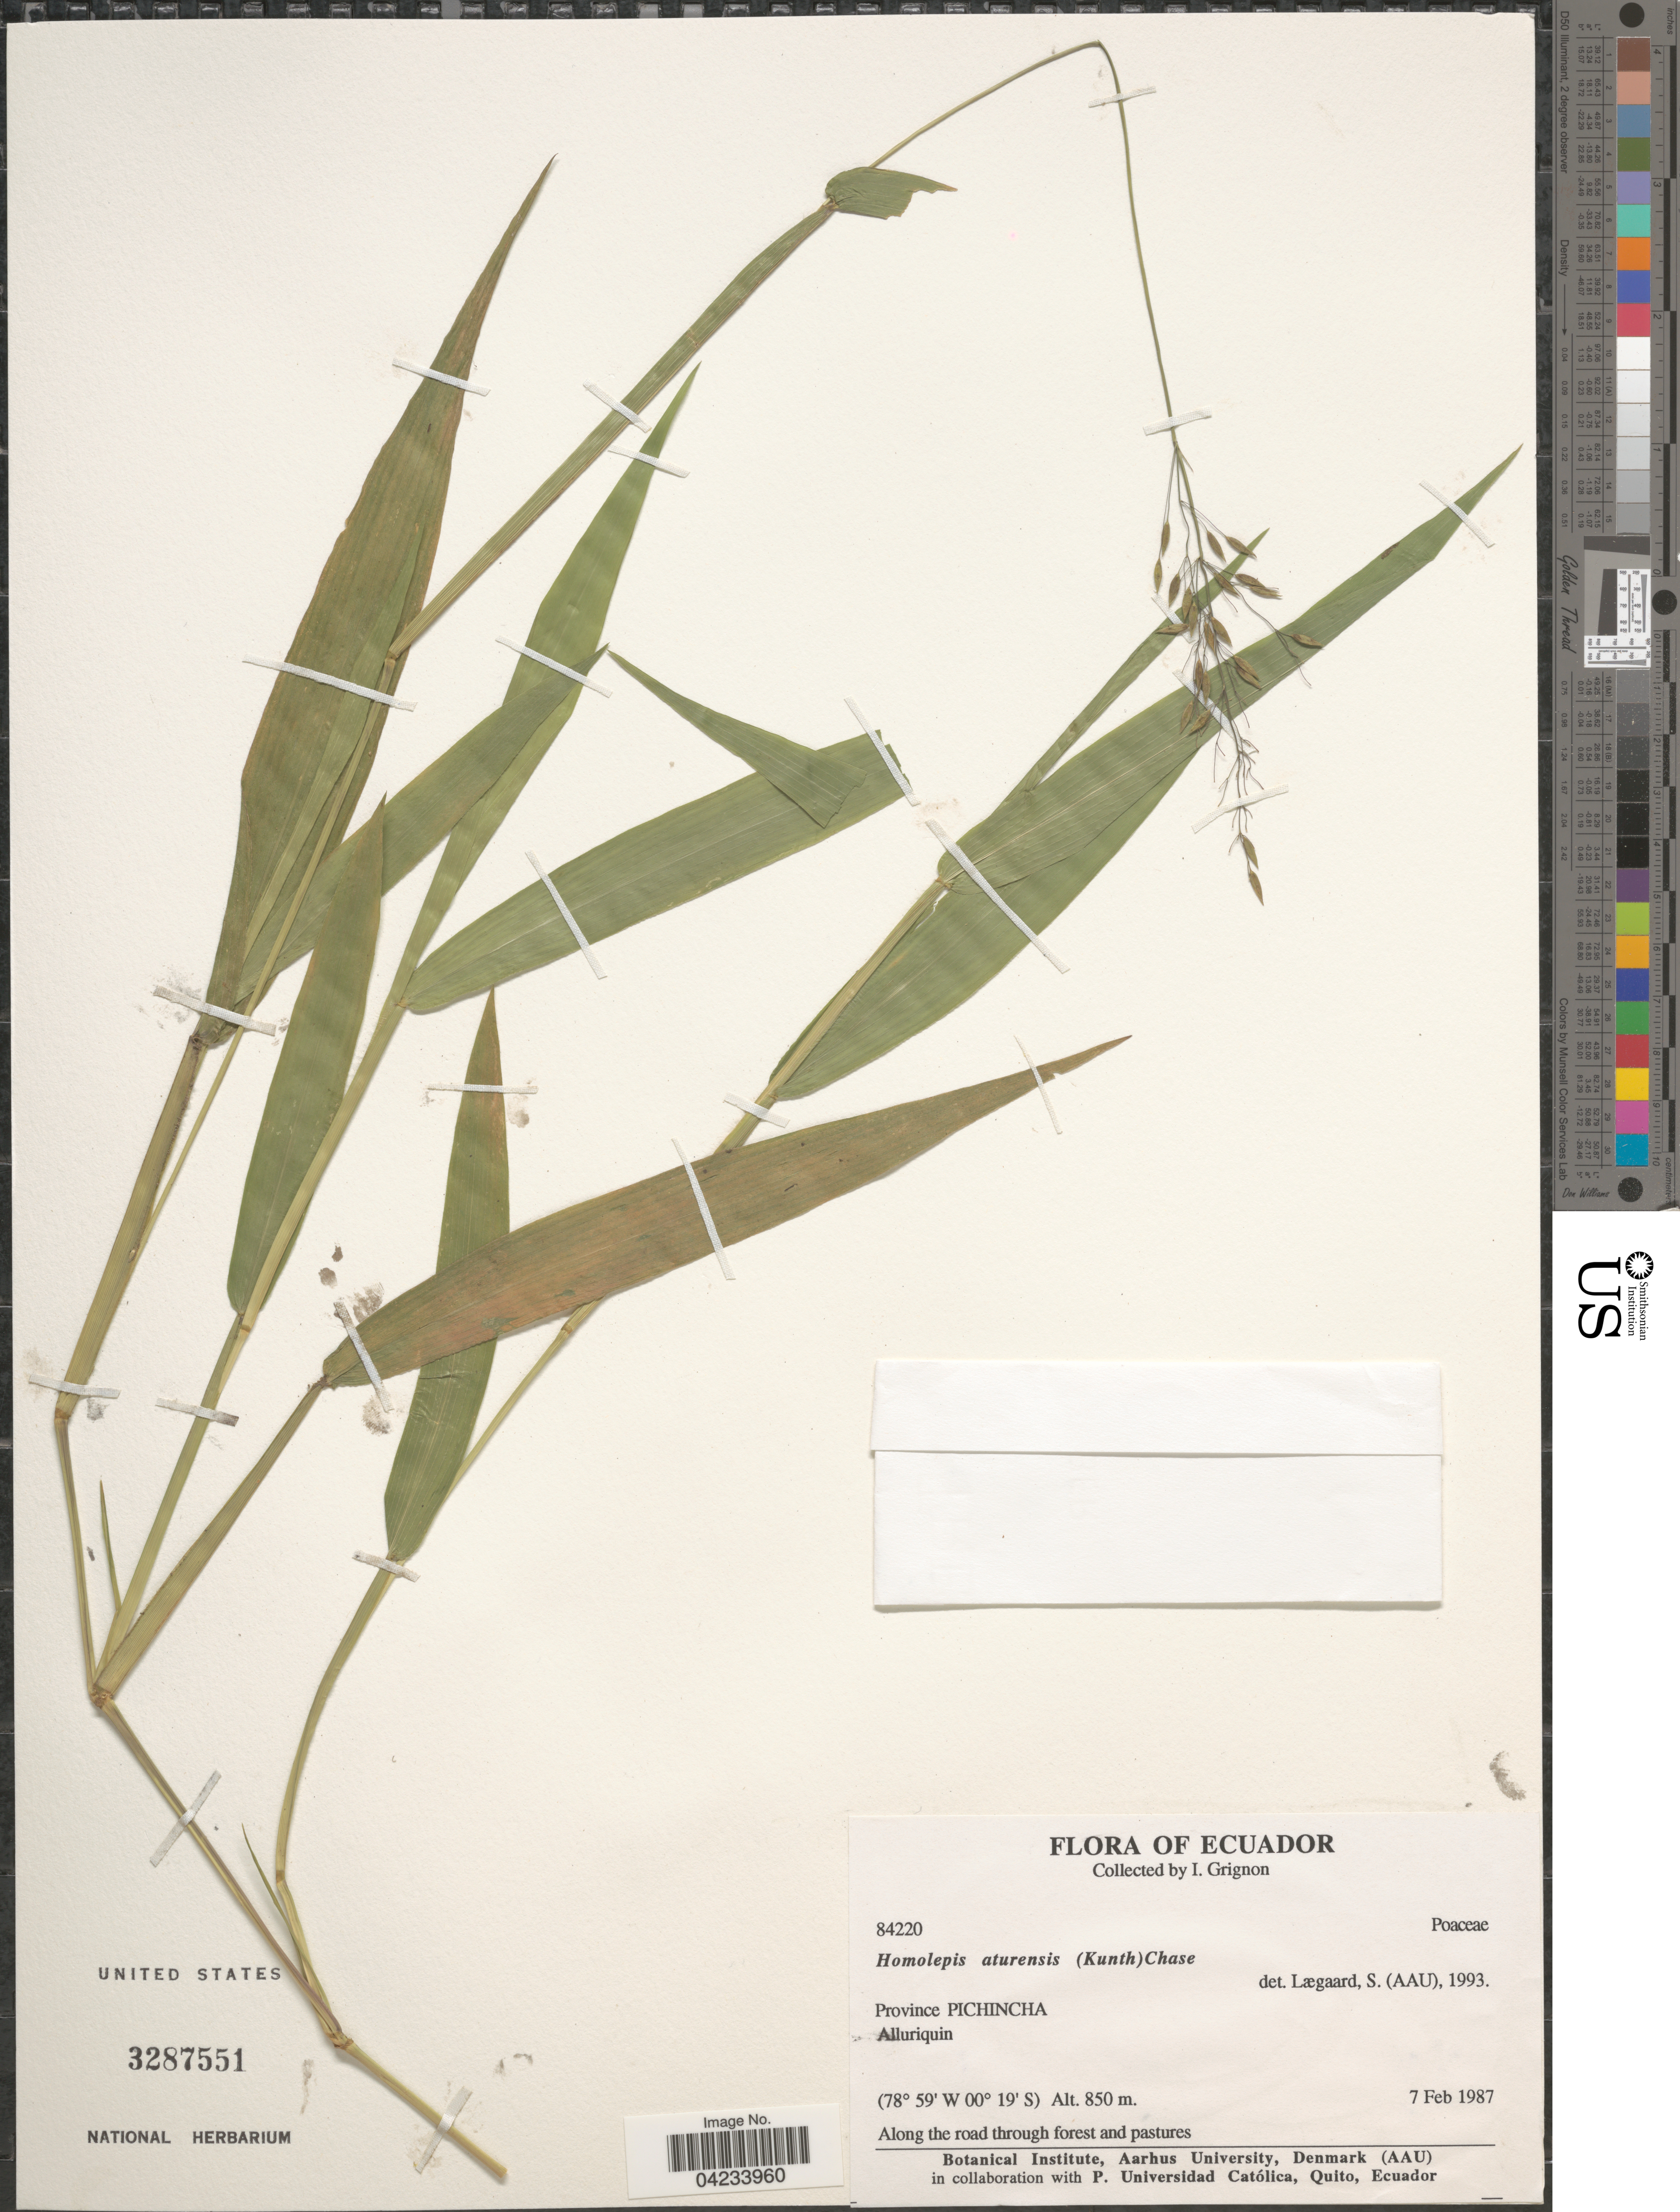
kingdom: Plantae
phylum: Tracheophyta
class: Liliopsida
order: Poales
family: Poaceae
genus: Homolepis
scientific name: Homolepis aturensis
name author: (Kunth) Chase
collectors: I. Grignon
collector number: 84220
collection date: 1987-02-07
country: Ecuador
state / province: Pichincha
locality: Alluriquin.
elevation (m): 850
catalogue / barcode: US 3287551